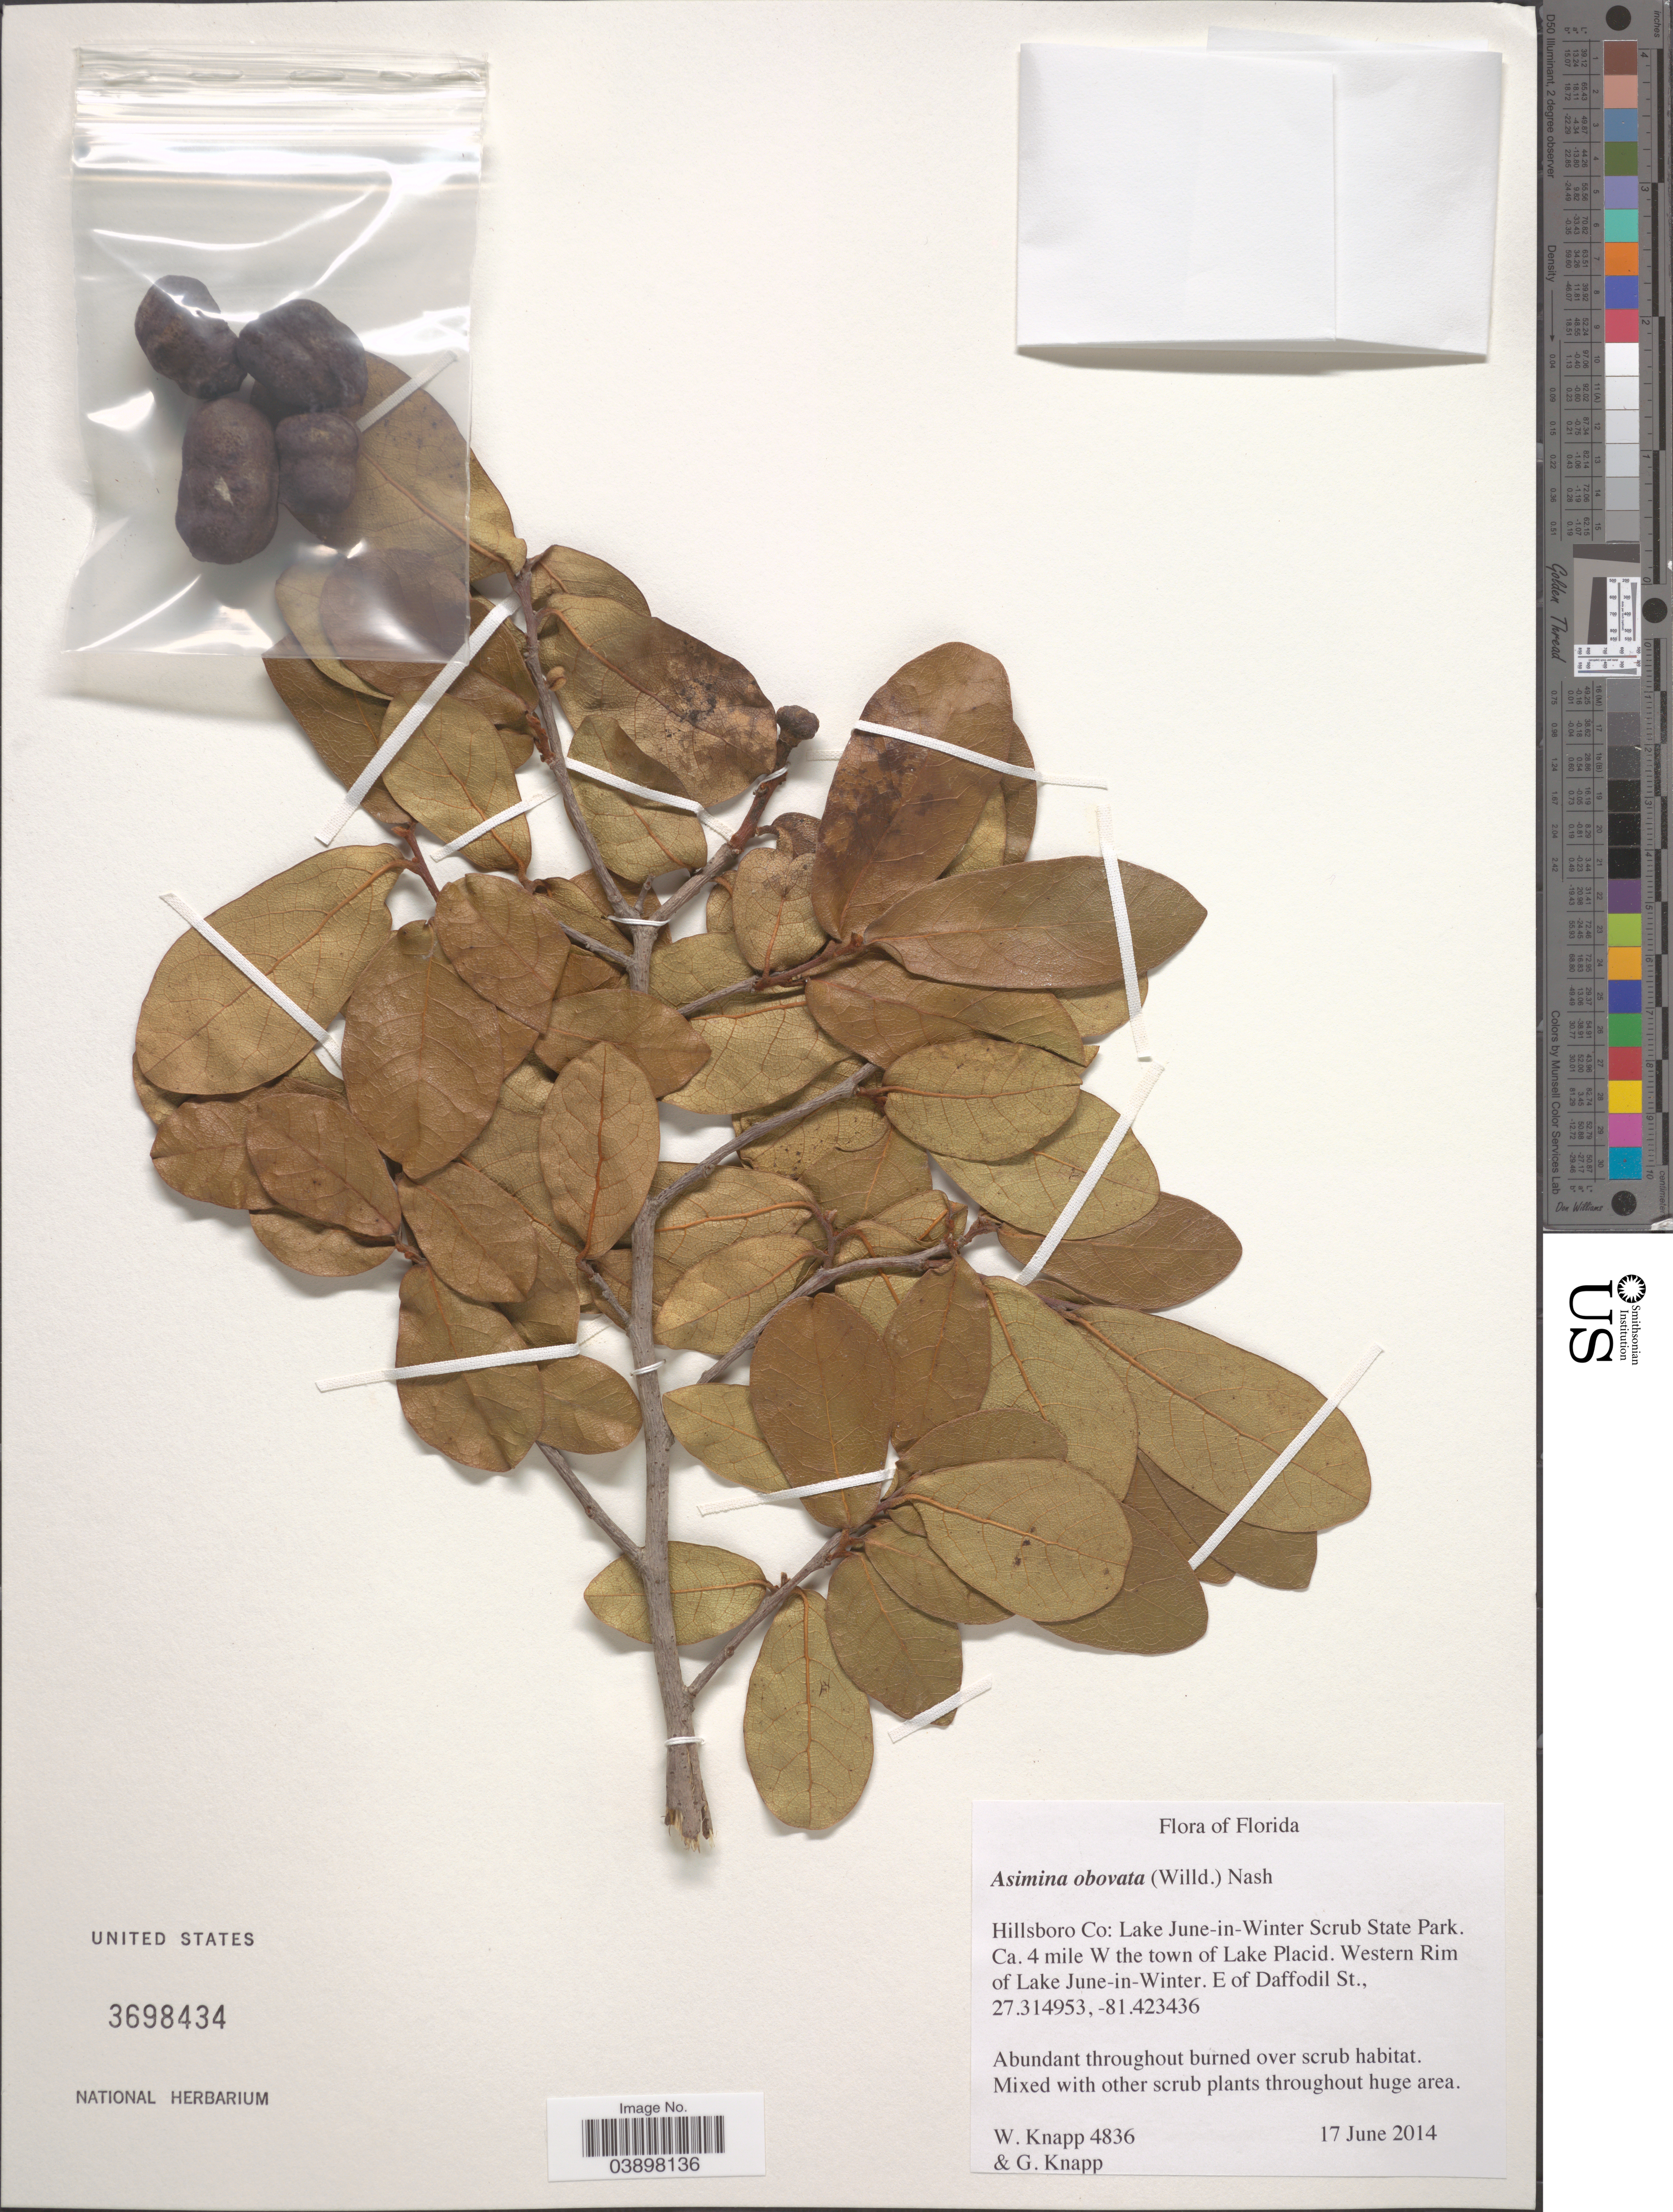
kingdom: Plantae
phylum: Tracheophyta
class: Magnoliopsida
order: Magnoliales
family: Annonaceae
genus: Asimina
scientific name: Asimina obovata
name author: (Willd.) Nash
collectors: W. Knapp & G. Knapp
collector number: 4836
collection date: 2014-06-17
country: United States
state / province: Florida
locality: Hillsboro Co: Lake June-in-Winter Srub State Park. Ca. 4 mile W the town of Lake Placid. Western Rim of Lake June-in-Winter. E. of Daffodil St.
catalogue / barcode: US 3698434